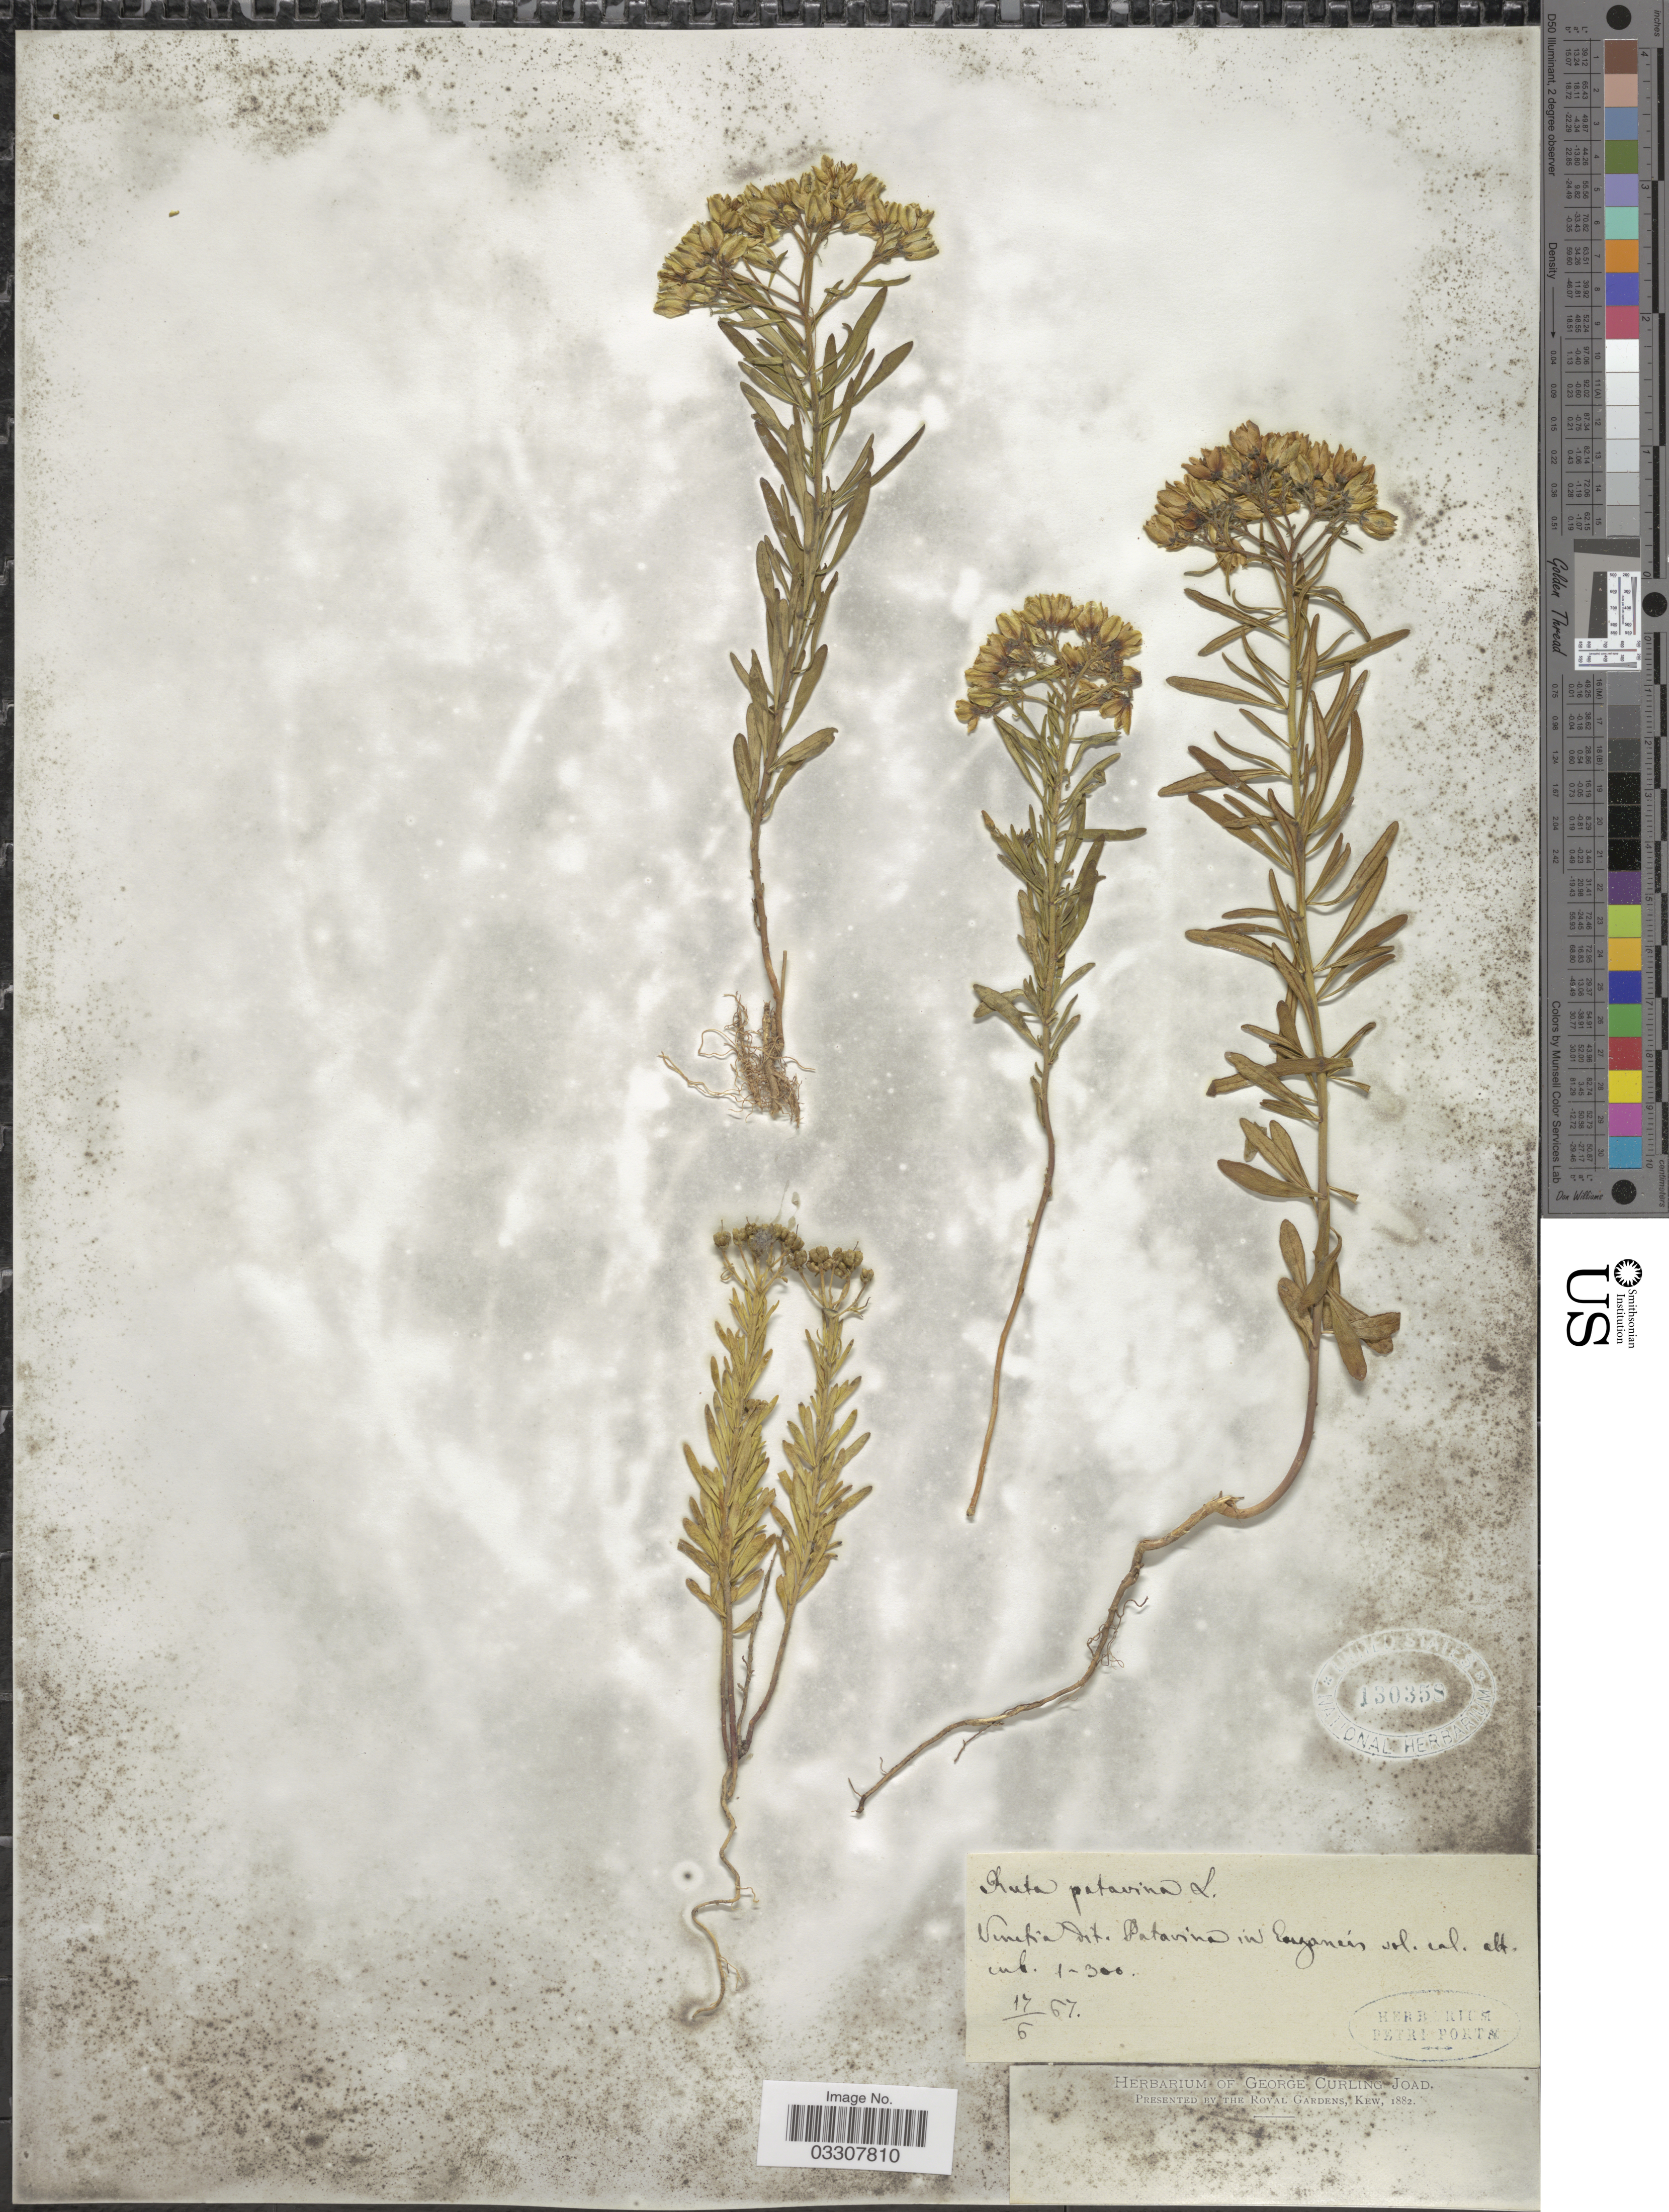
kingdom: Plantae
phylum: Tracheophyta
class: Magnoliopsida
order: Sapindales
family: Rutaceae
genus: Haplophyllum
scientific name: Haplophyllum patavinum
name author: (L.) G. Don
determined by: Strong, Mark T., (BOT), Smithsonian Institution - National Museum of Natural History (UNITED STATES)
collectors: Ex herb. Petri Portæ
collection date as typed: Transcribed d/m/y: 17/6/67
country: Italy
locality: Venetia Dit. Patavina [interpreted] in Euganées [interpreted] sol. cal.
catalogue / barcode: US 130358